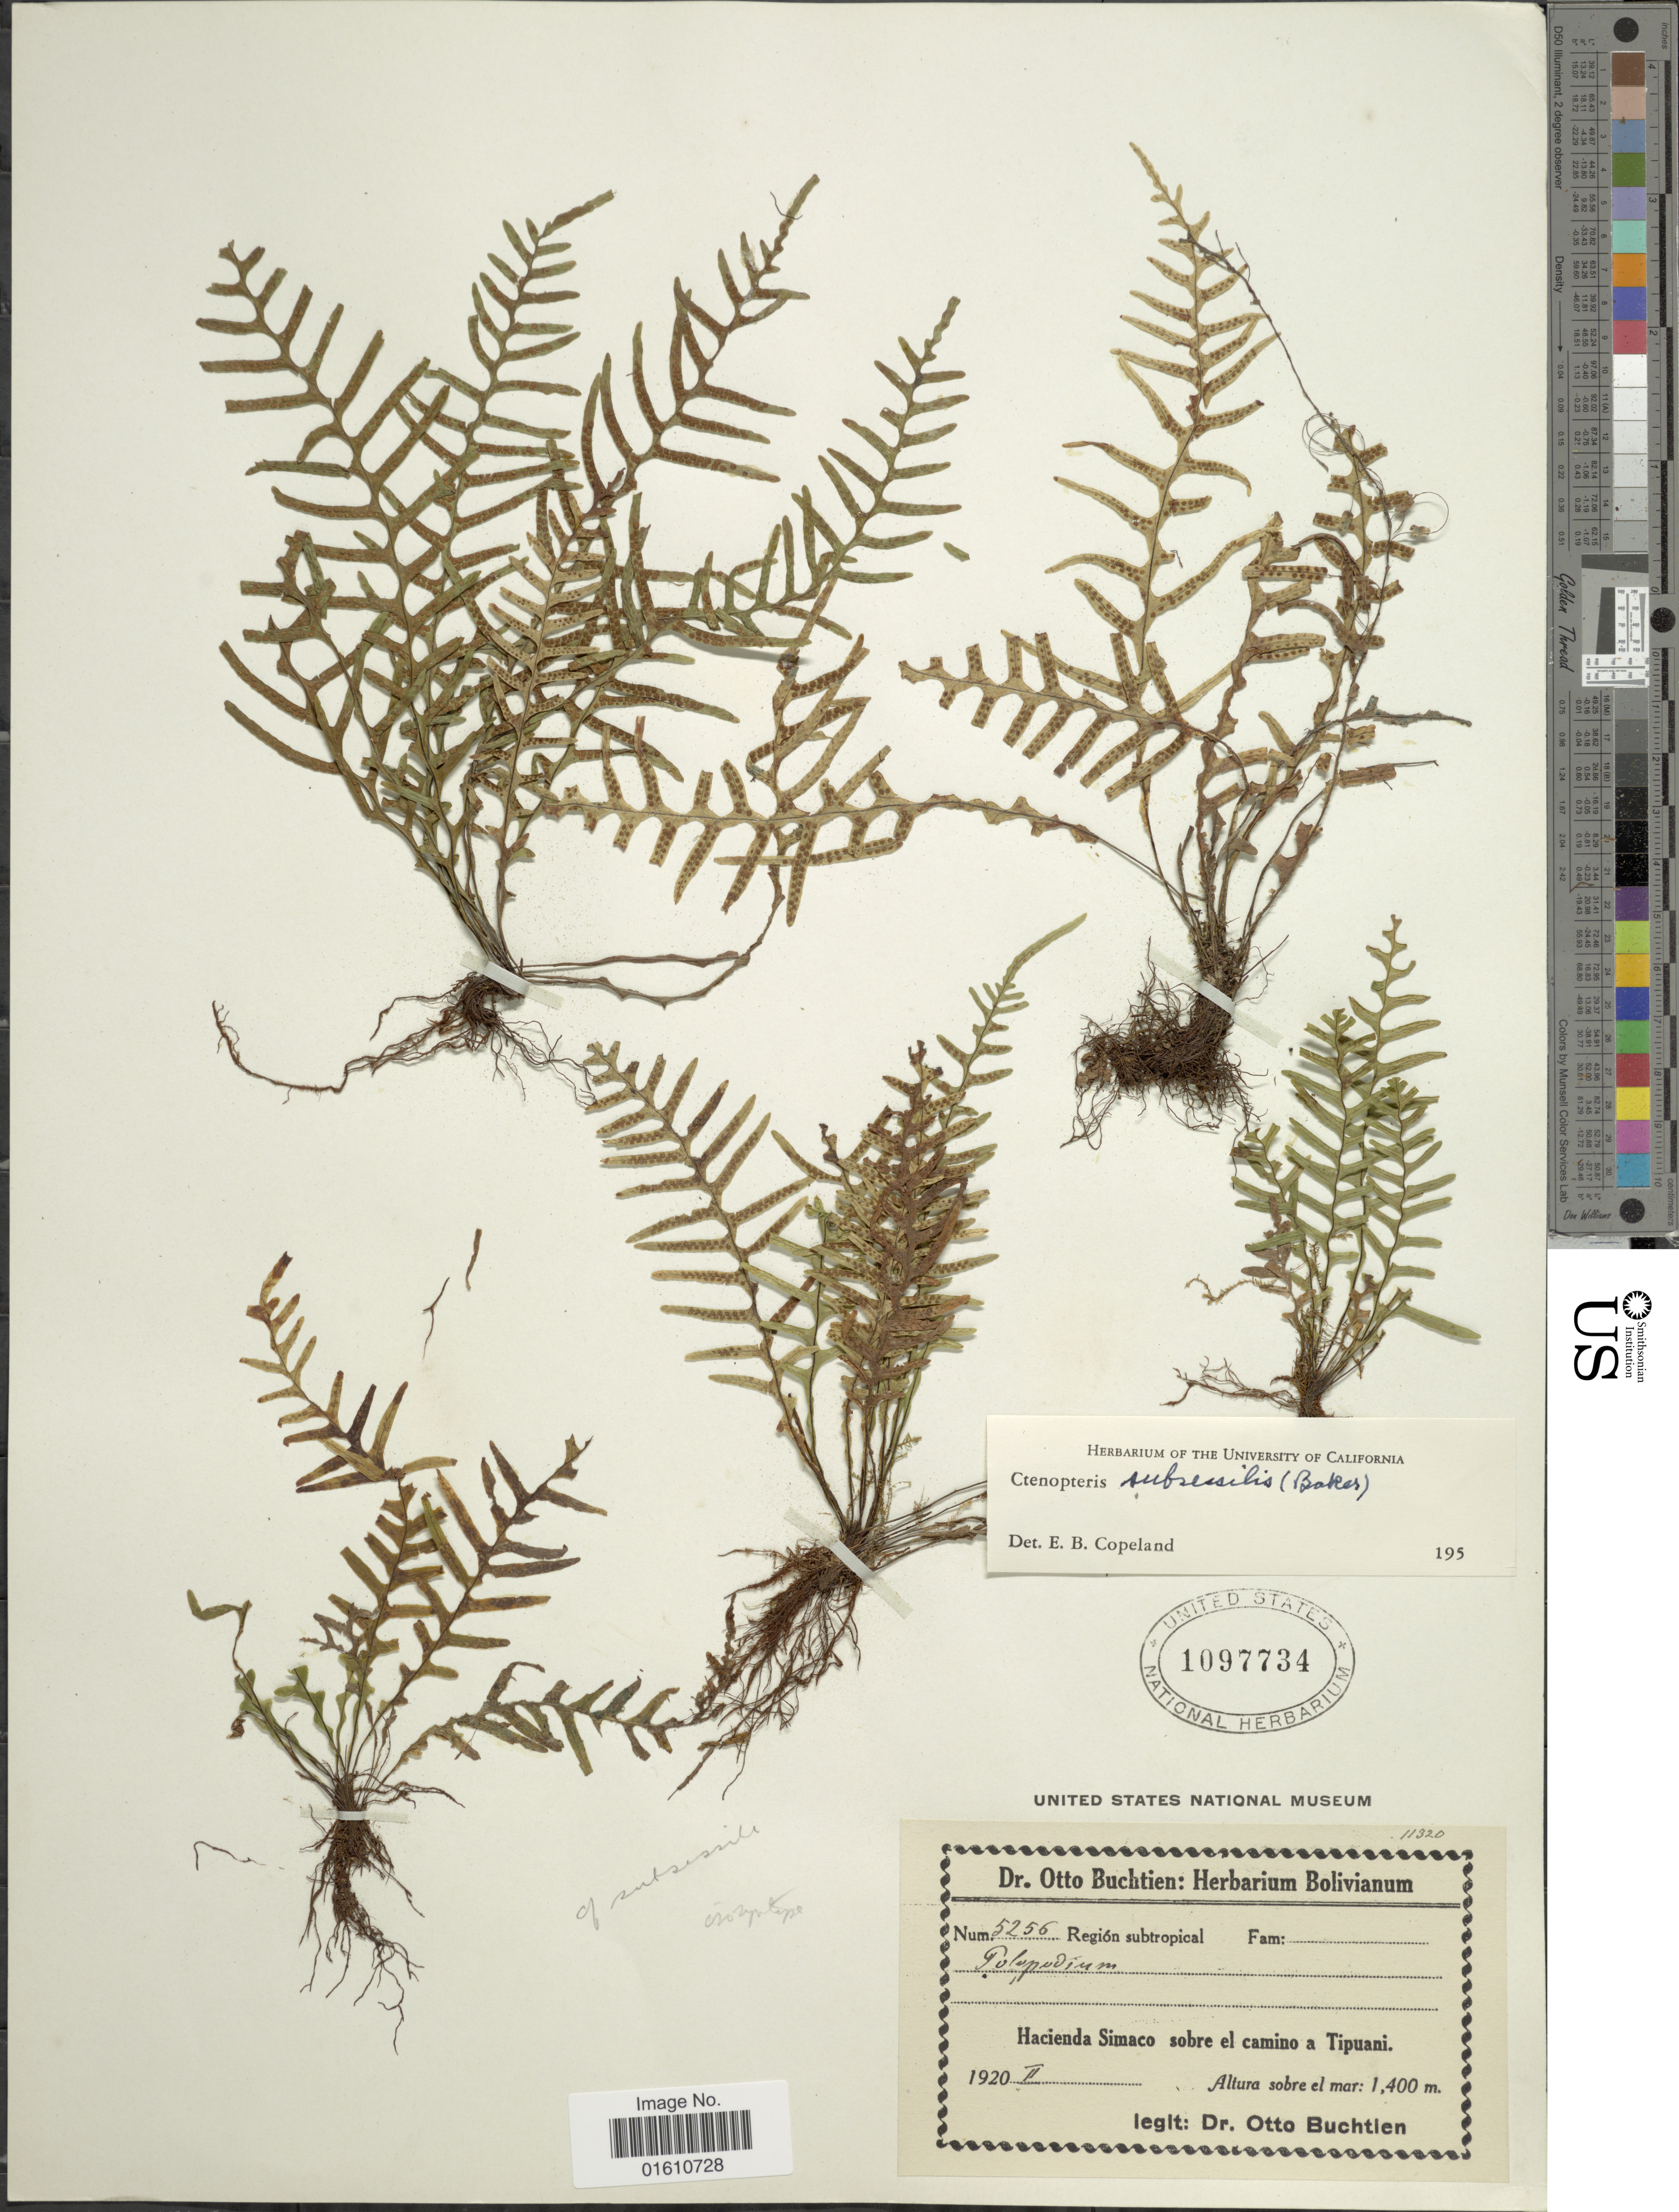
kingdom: Plantae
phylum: Tracheophyta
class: Polypodiopsida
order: Polypodiales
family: Polypodiaceae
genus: Lellingeria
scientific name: Lellingeria subsessilis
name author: (Baker) A.R. Sm. & R.C. Moran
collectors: O. Buchtien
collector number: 5256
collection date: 1920-02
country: Bolivia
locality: Hacienda Simaco sobre el camino a Tipuani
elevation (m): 1400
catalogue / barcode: US 1097734